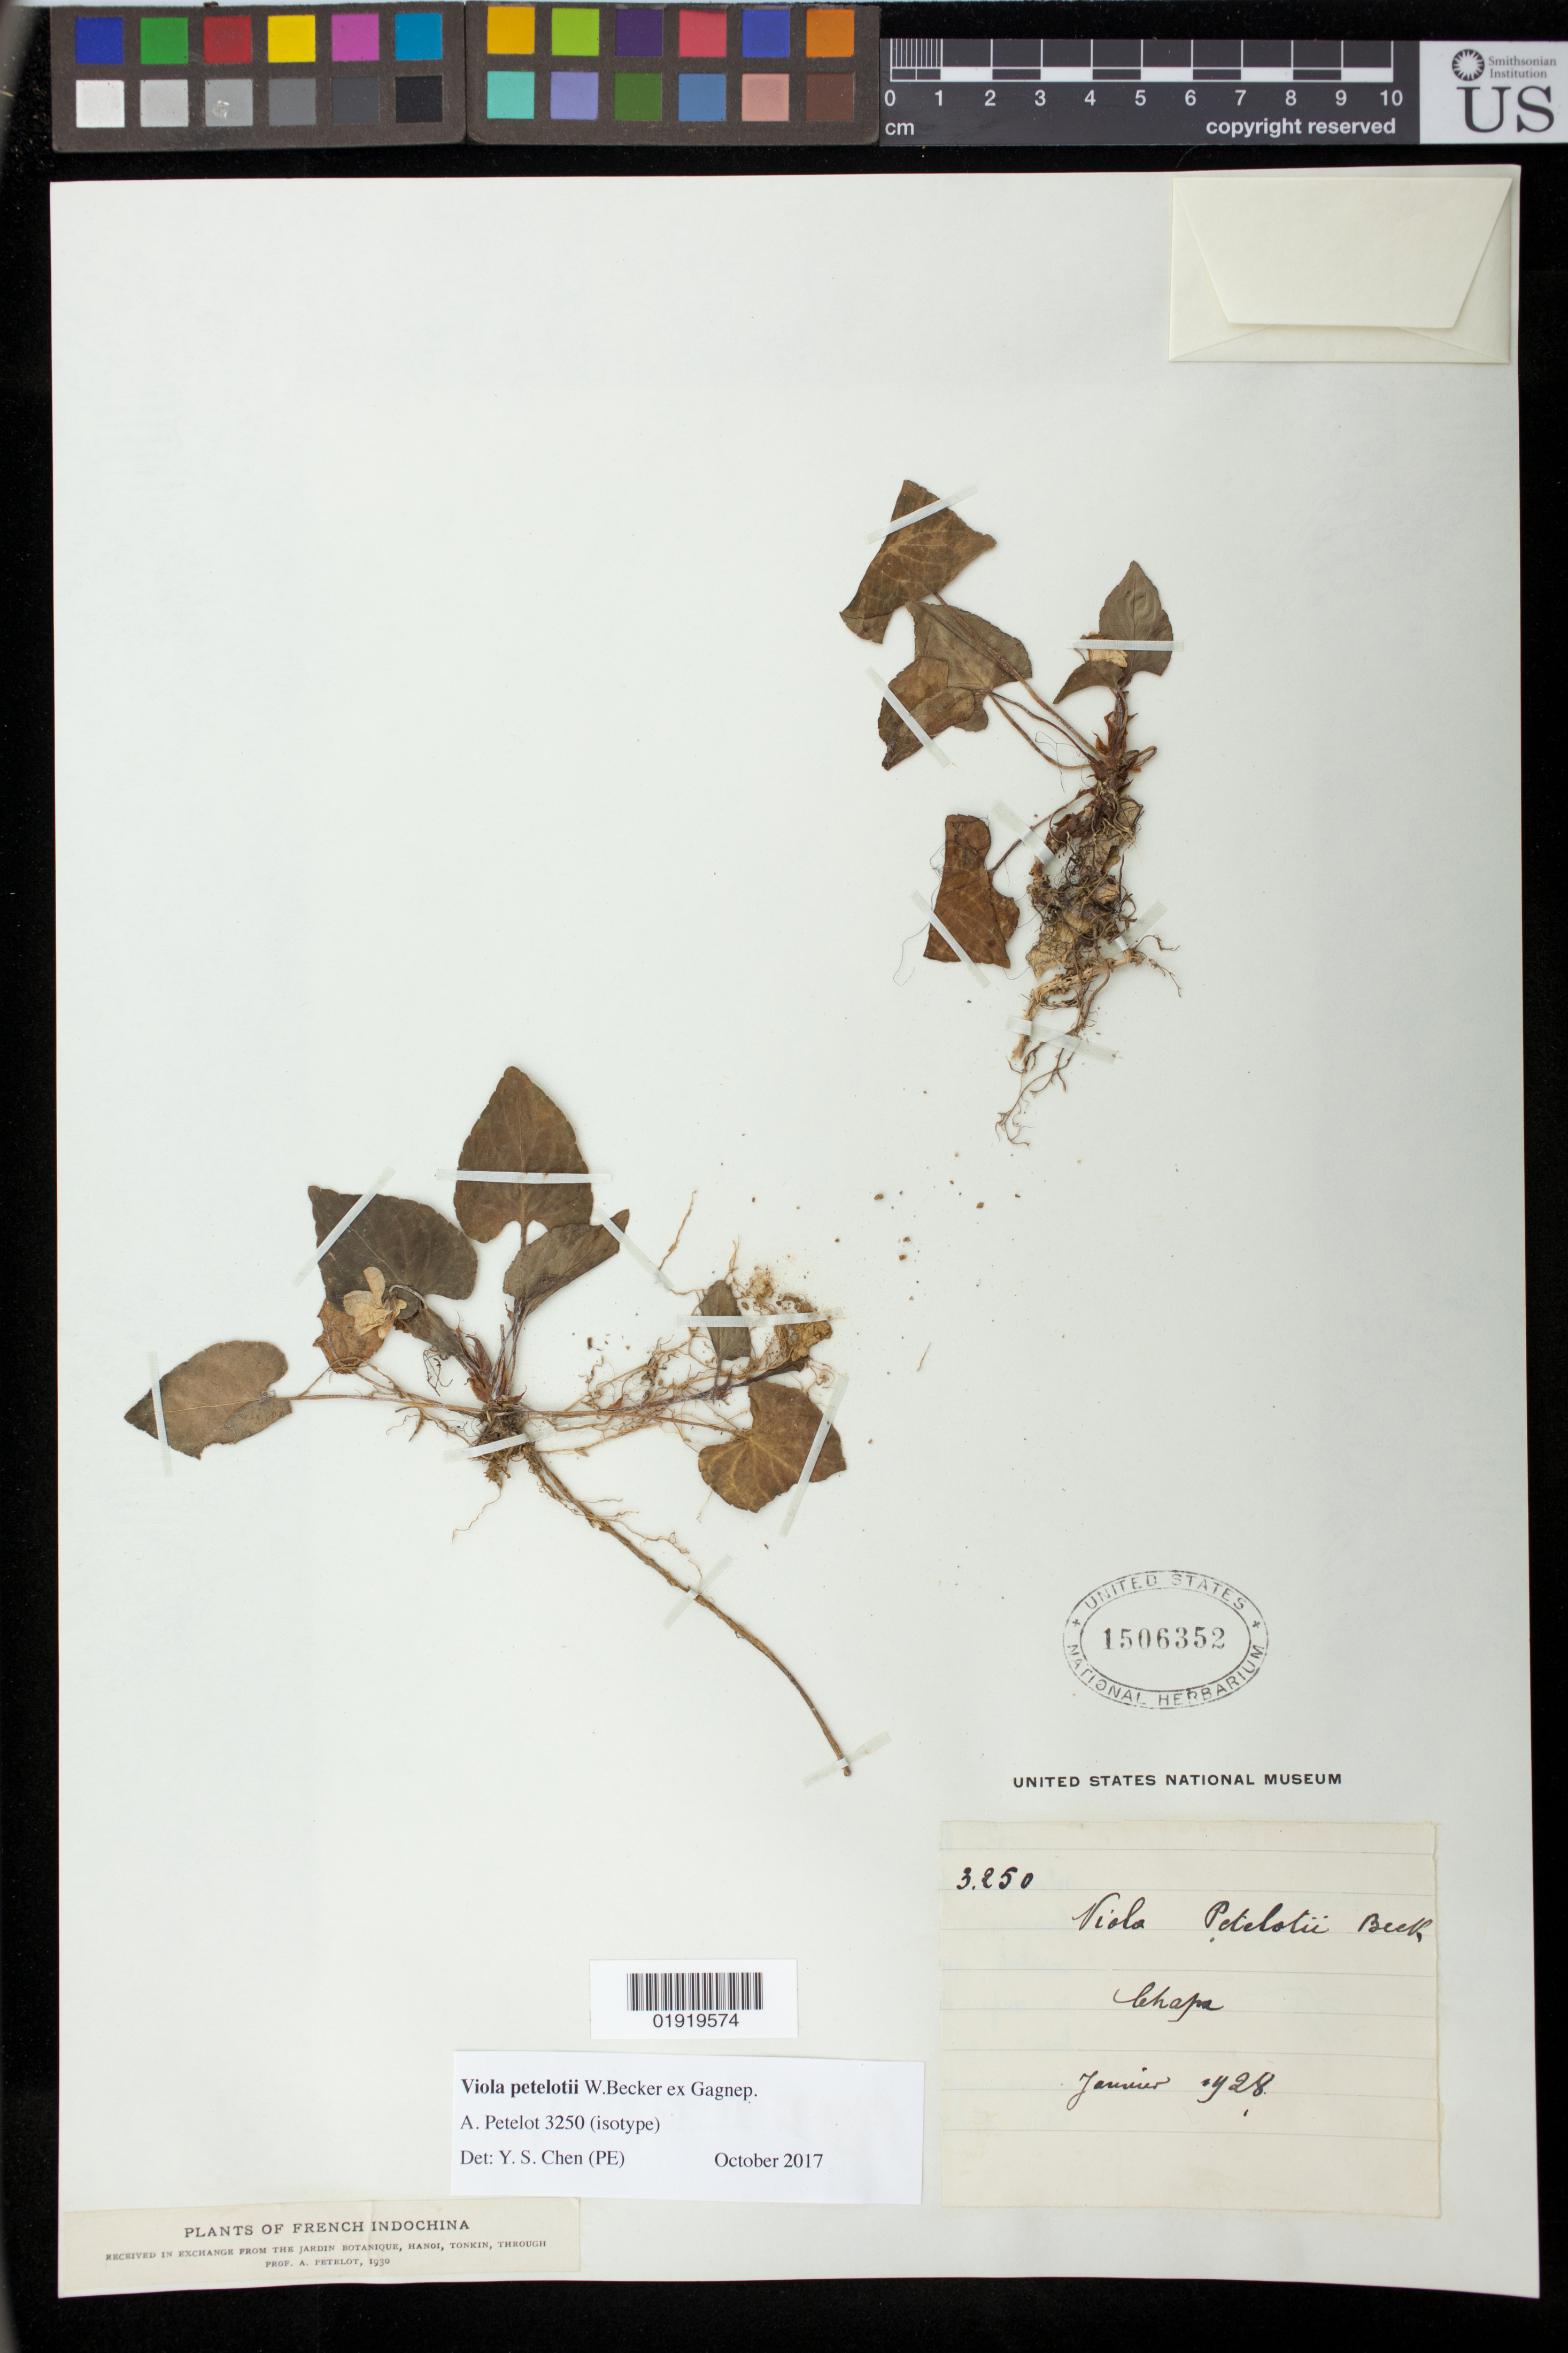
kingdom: Plantae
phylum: Tracheophyta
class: Magnoliopsida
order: Malpighiales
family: Violaceae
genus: Viola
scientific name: Viola petelotii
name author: W. Becker ex Gagnep.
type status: Isotype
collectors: P. A. Pételot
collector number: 3250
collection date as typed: Jan 1928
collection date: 1928-01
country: Vietnam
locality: Tonkin, Chapa.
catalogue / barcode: US 1506352